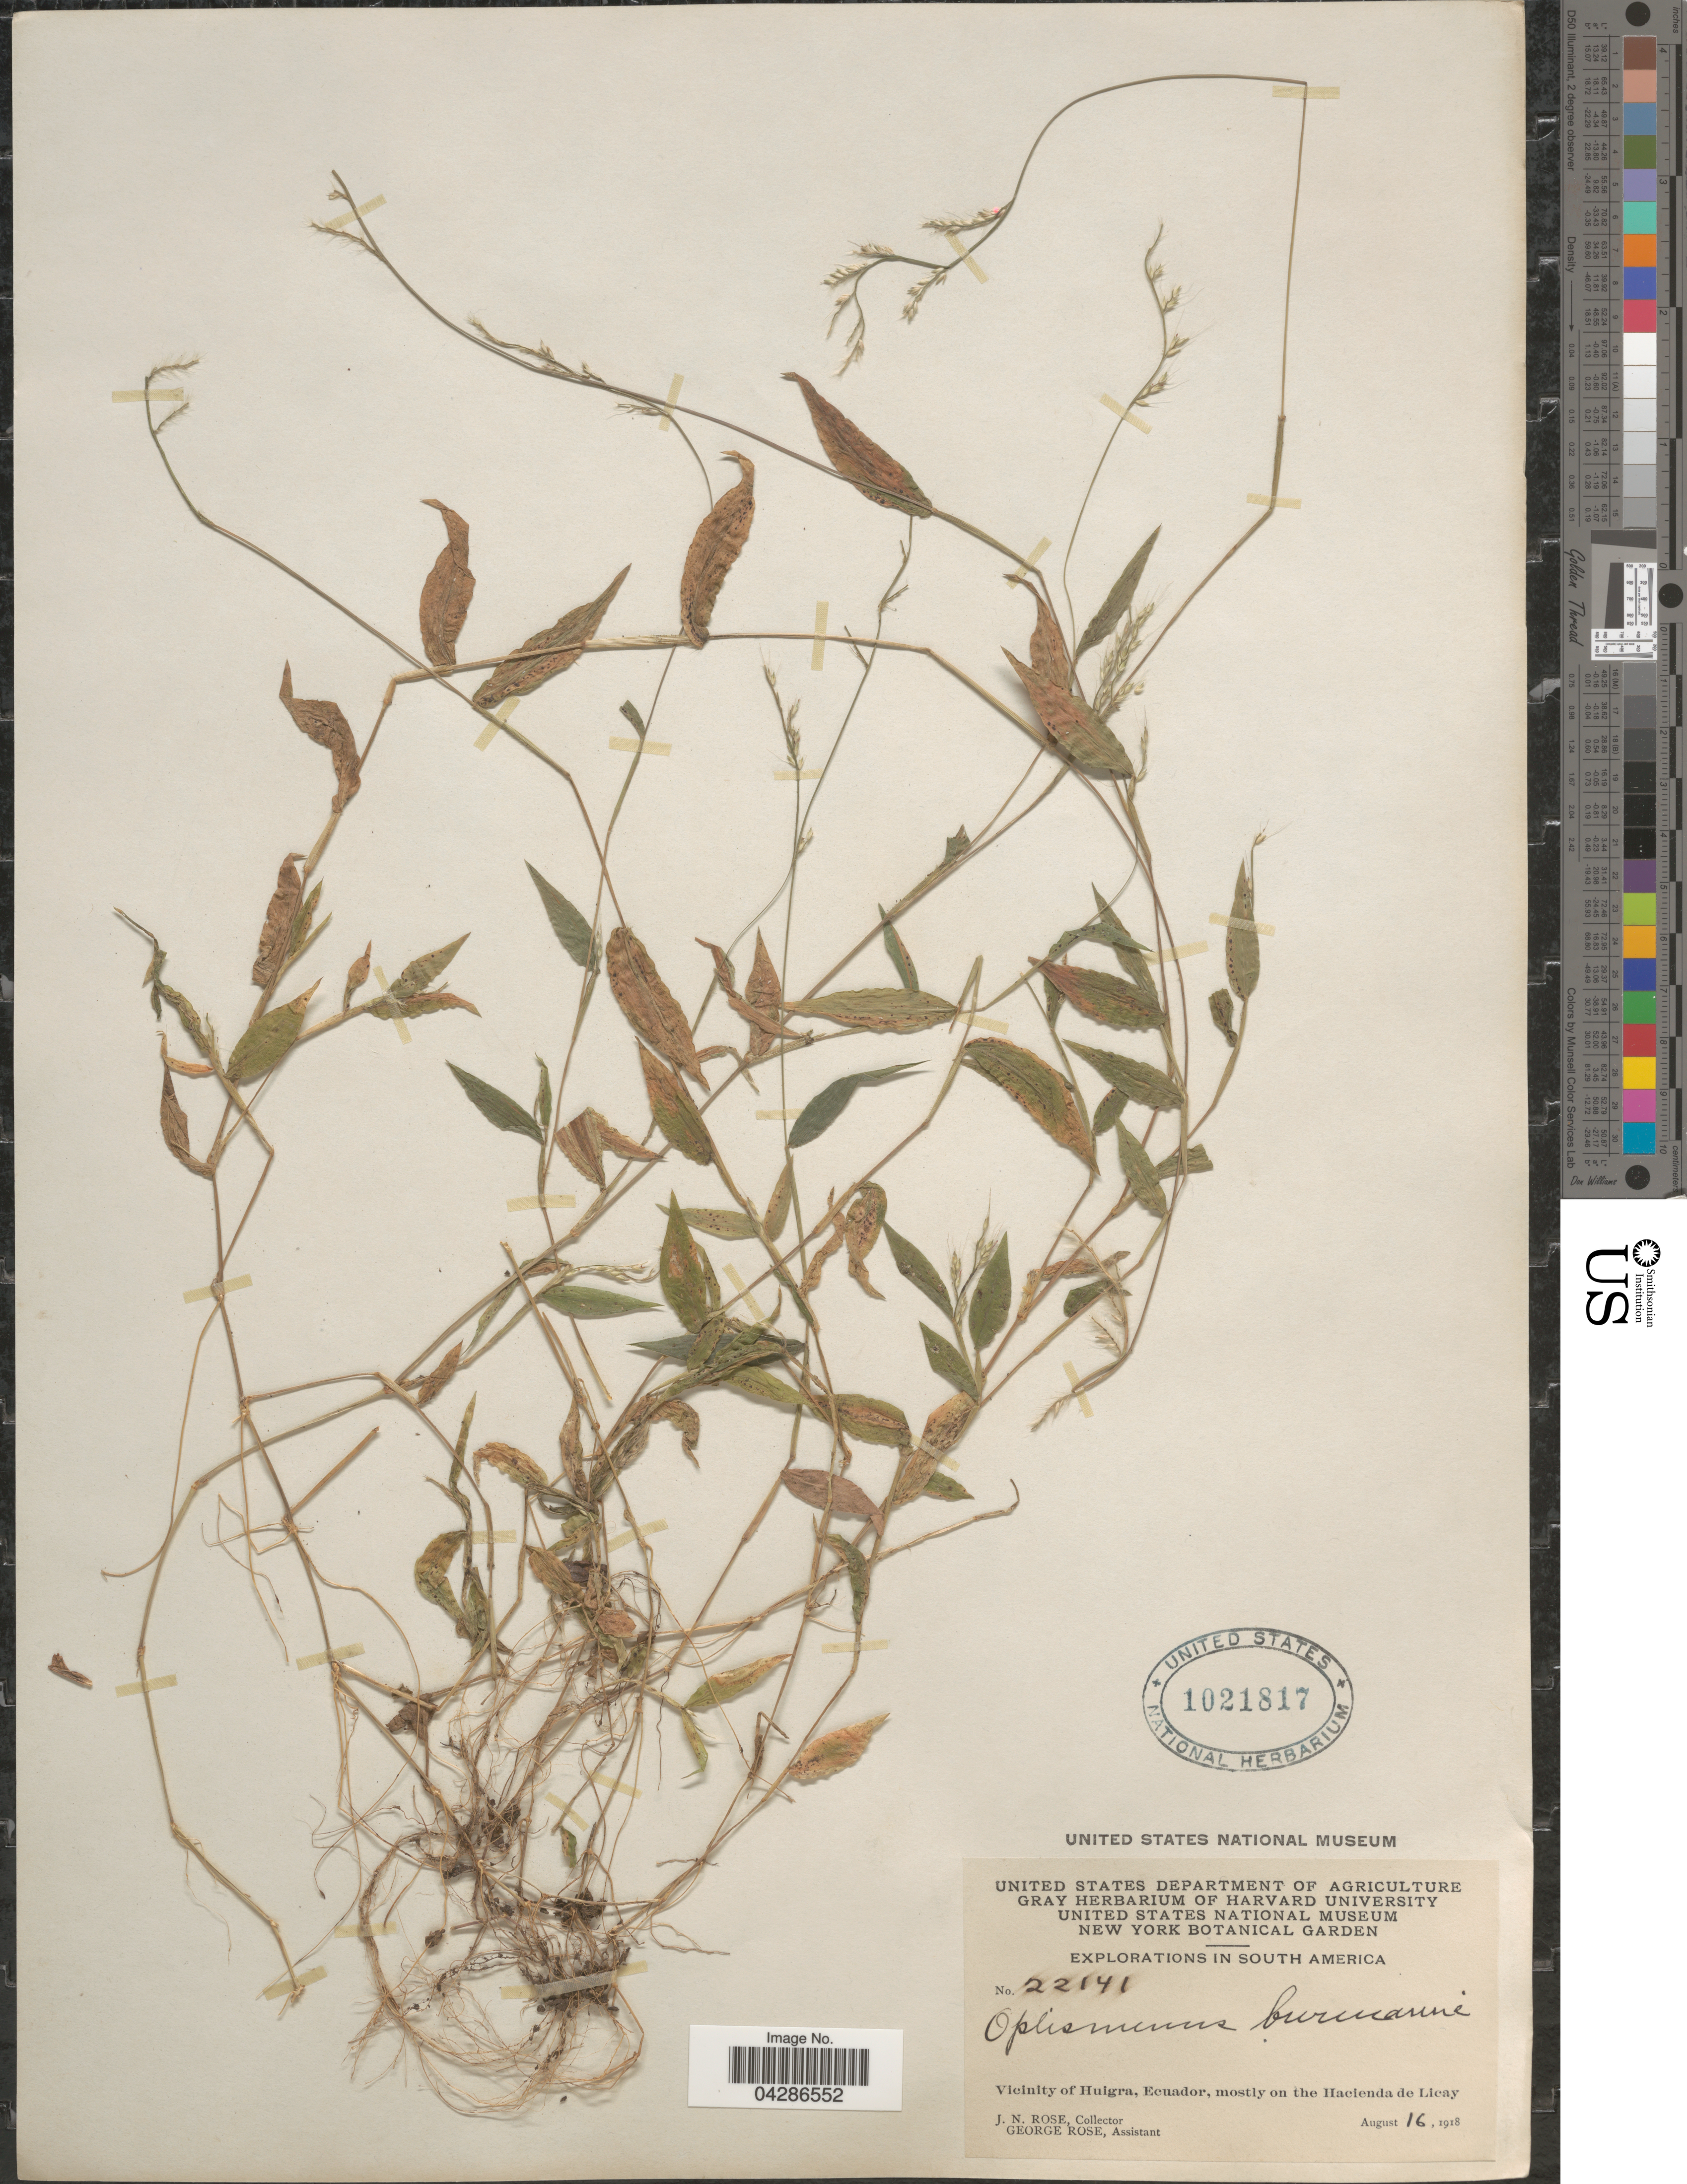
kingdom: Plantae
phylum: Tracheophyta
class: Liliopsida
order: Poales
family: Poaceae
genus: Oplismenus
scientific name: Oplismenus burmannii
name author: (Retz.) P. Beauv.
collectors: J. N. Rose & G. Rose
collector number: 22141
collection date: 1918-08-16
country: Ecuador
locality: Explorations in South America. Vicinity of Huigra, mostly on the Hacienda de Licay.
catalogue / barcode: US 1021817